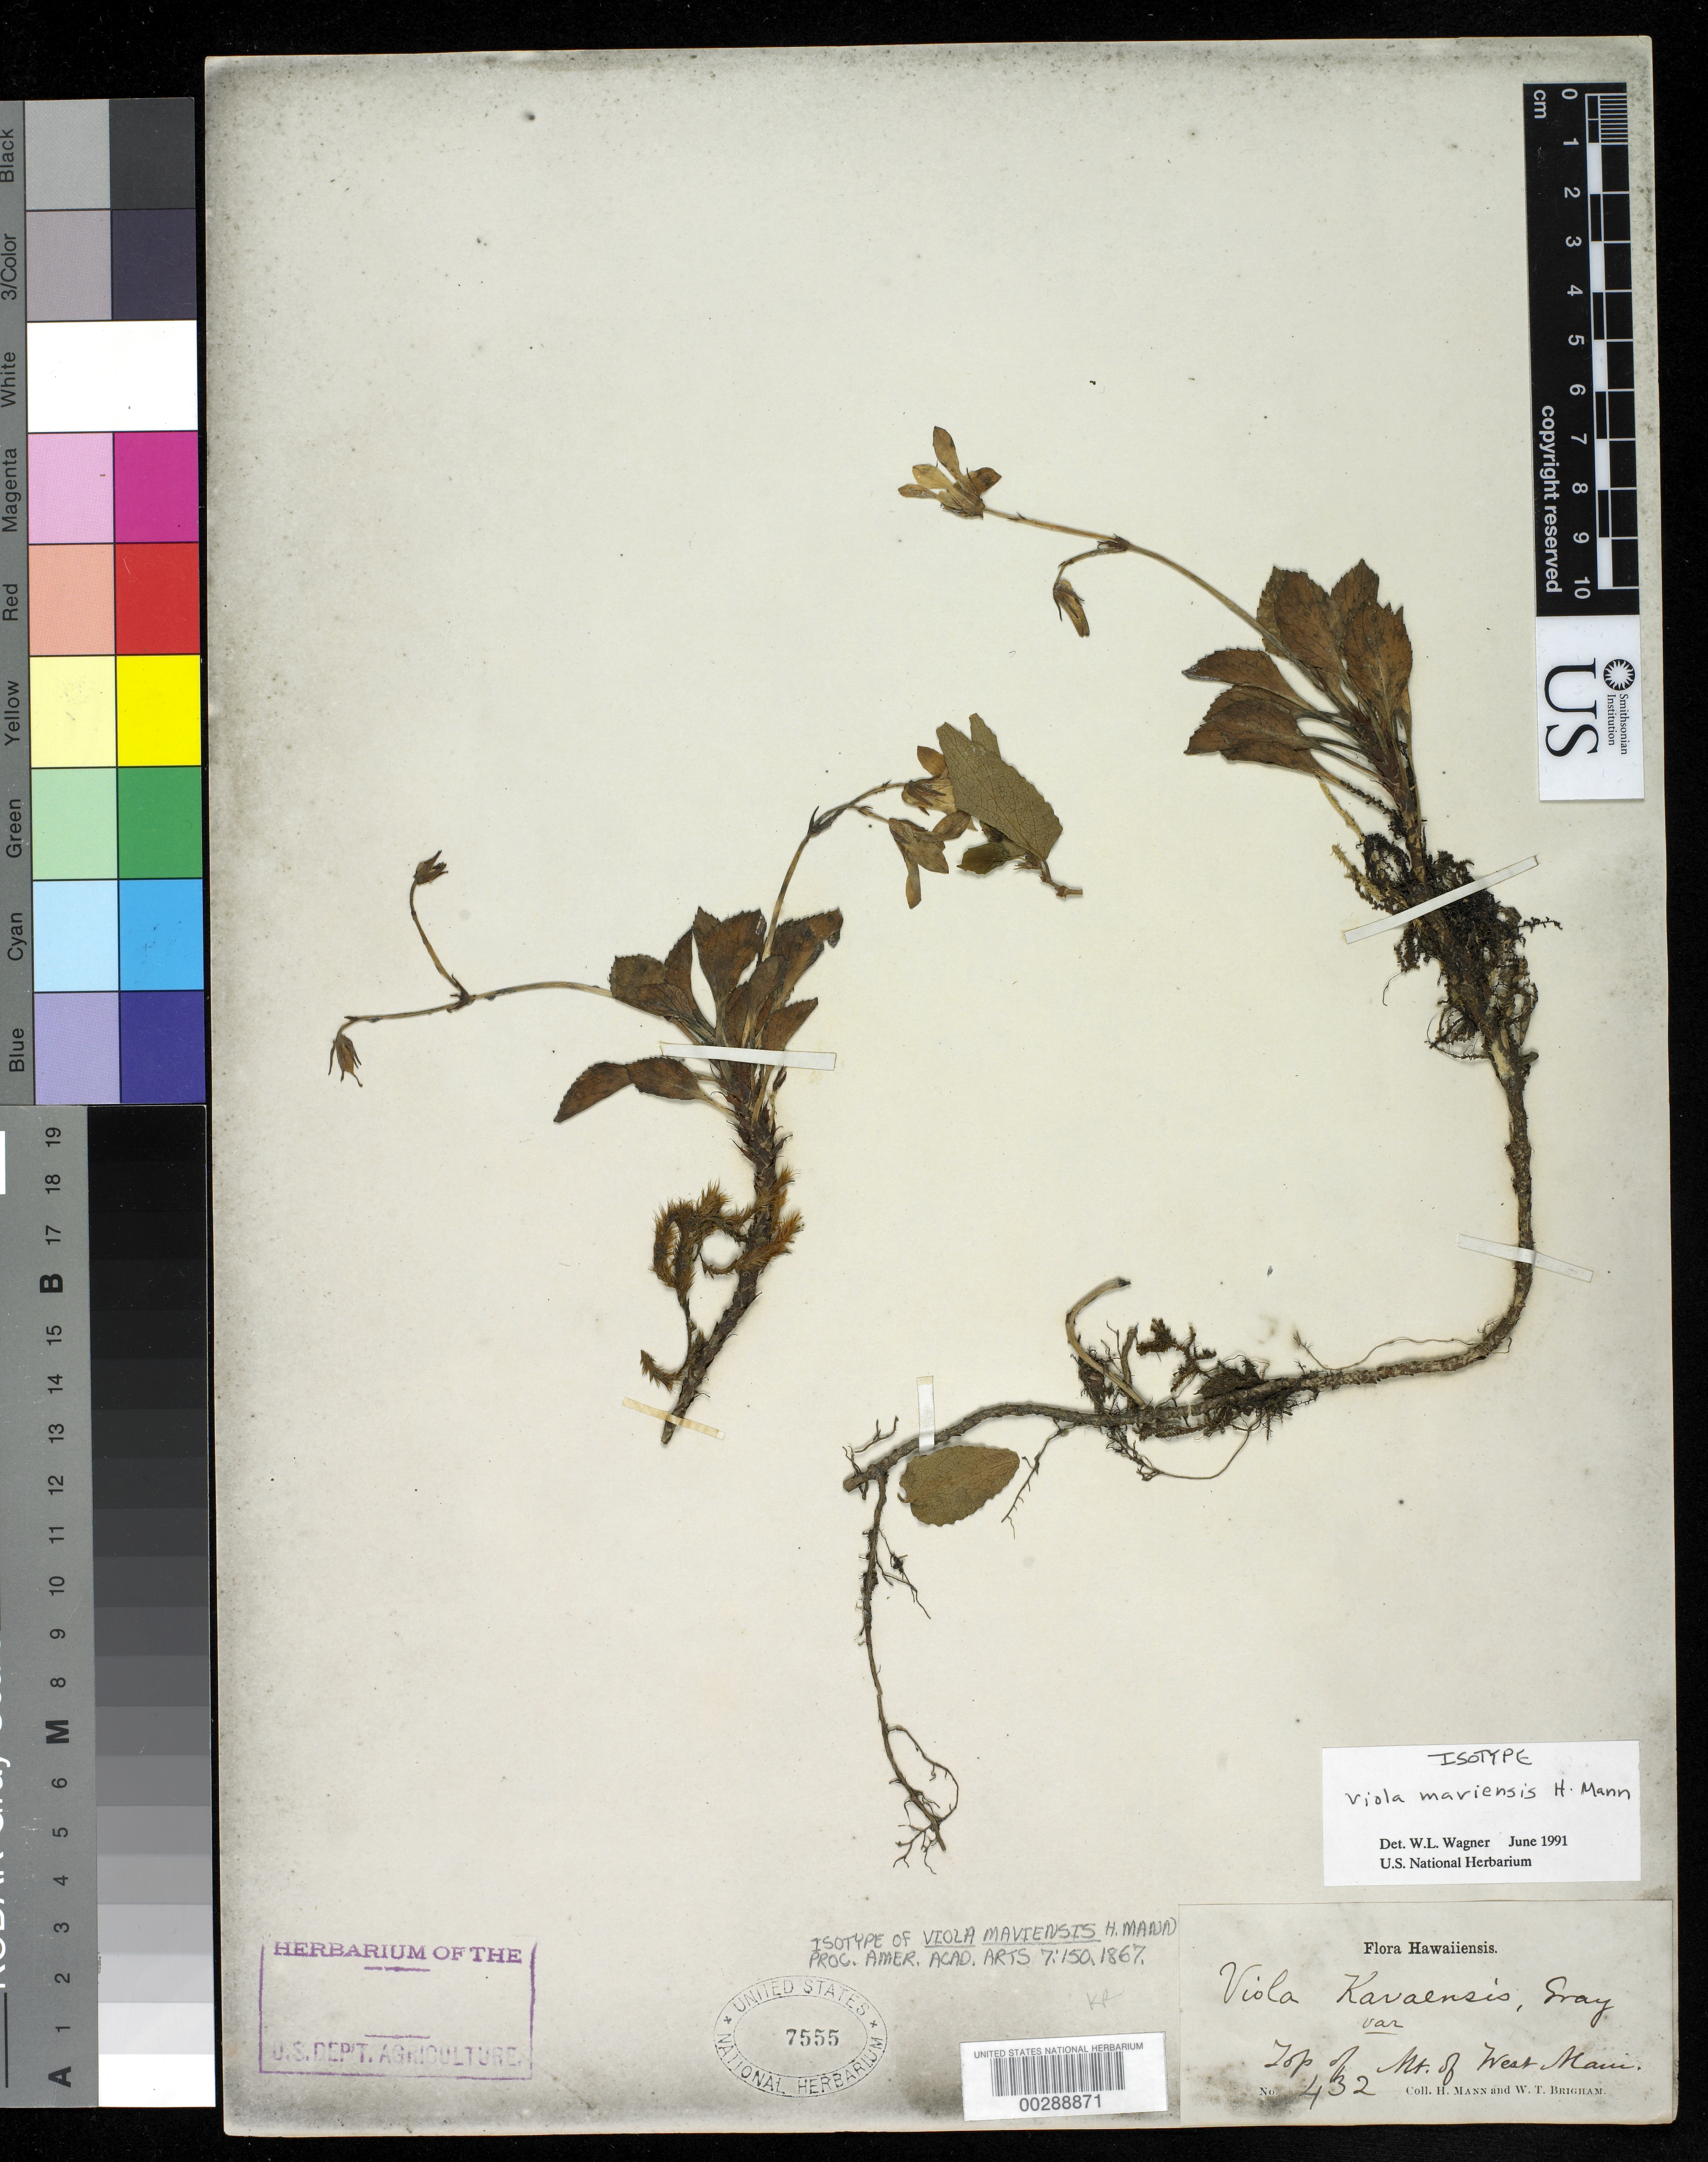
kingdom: Plantae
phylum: Tracheophyta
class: Magnoliopsida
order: Malpighiales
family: Violaceae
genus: Viola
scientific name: Viola maviensis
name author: H. Mann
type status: Isotype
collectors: H. Mann & W. T. Brigham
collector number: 432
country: United States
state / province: Hawaii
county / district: Maui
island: Maui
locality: Top of mountain of W Maui.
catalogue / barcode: US 7555